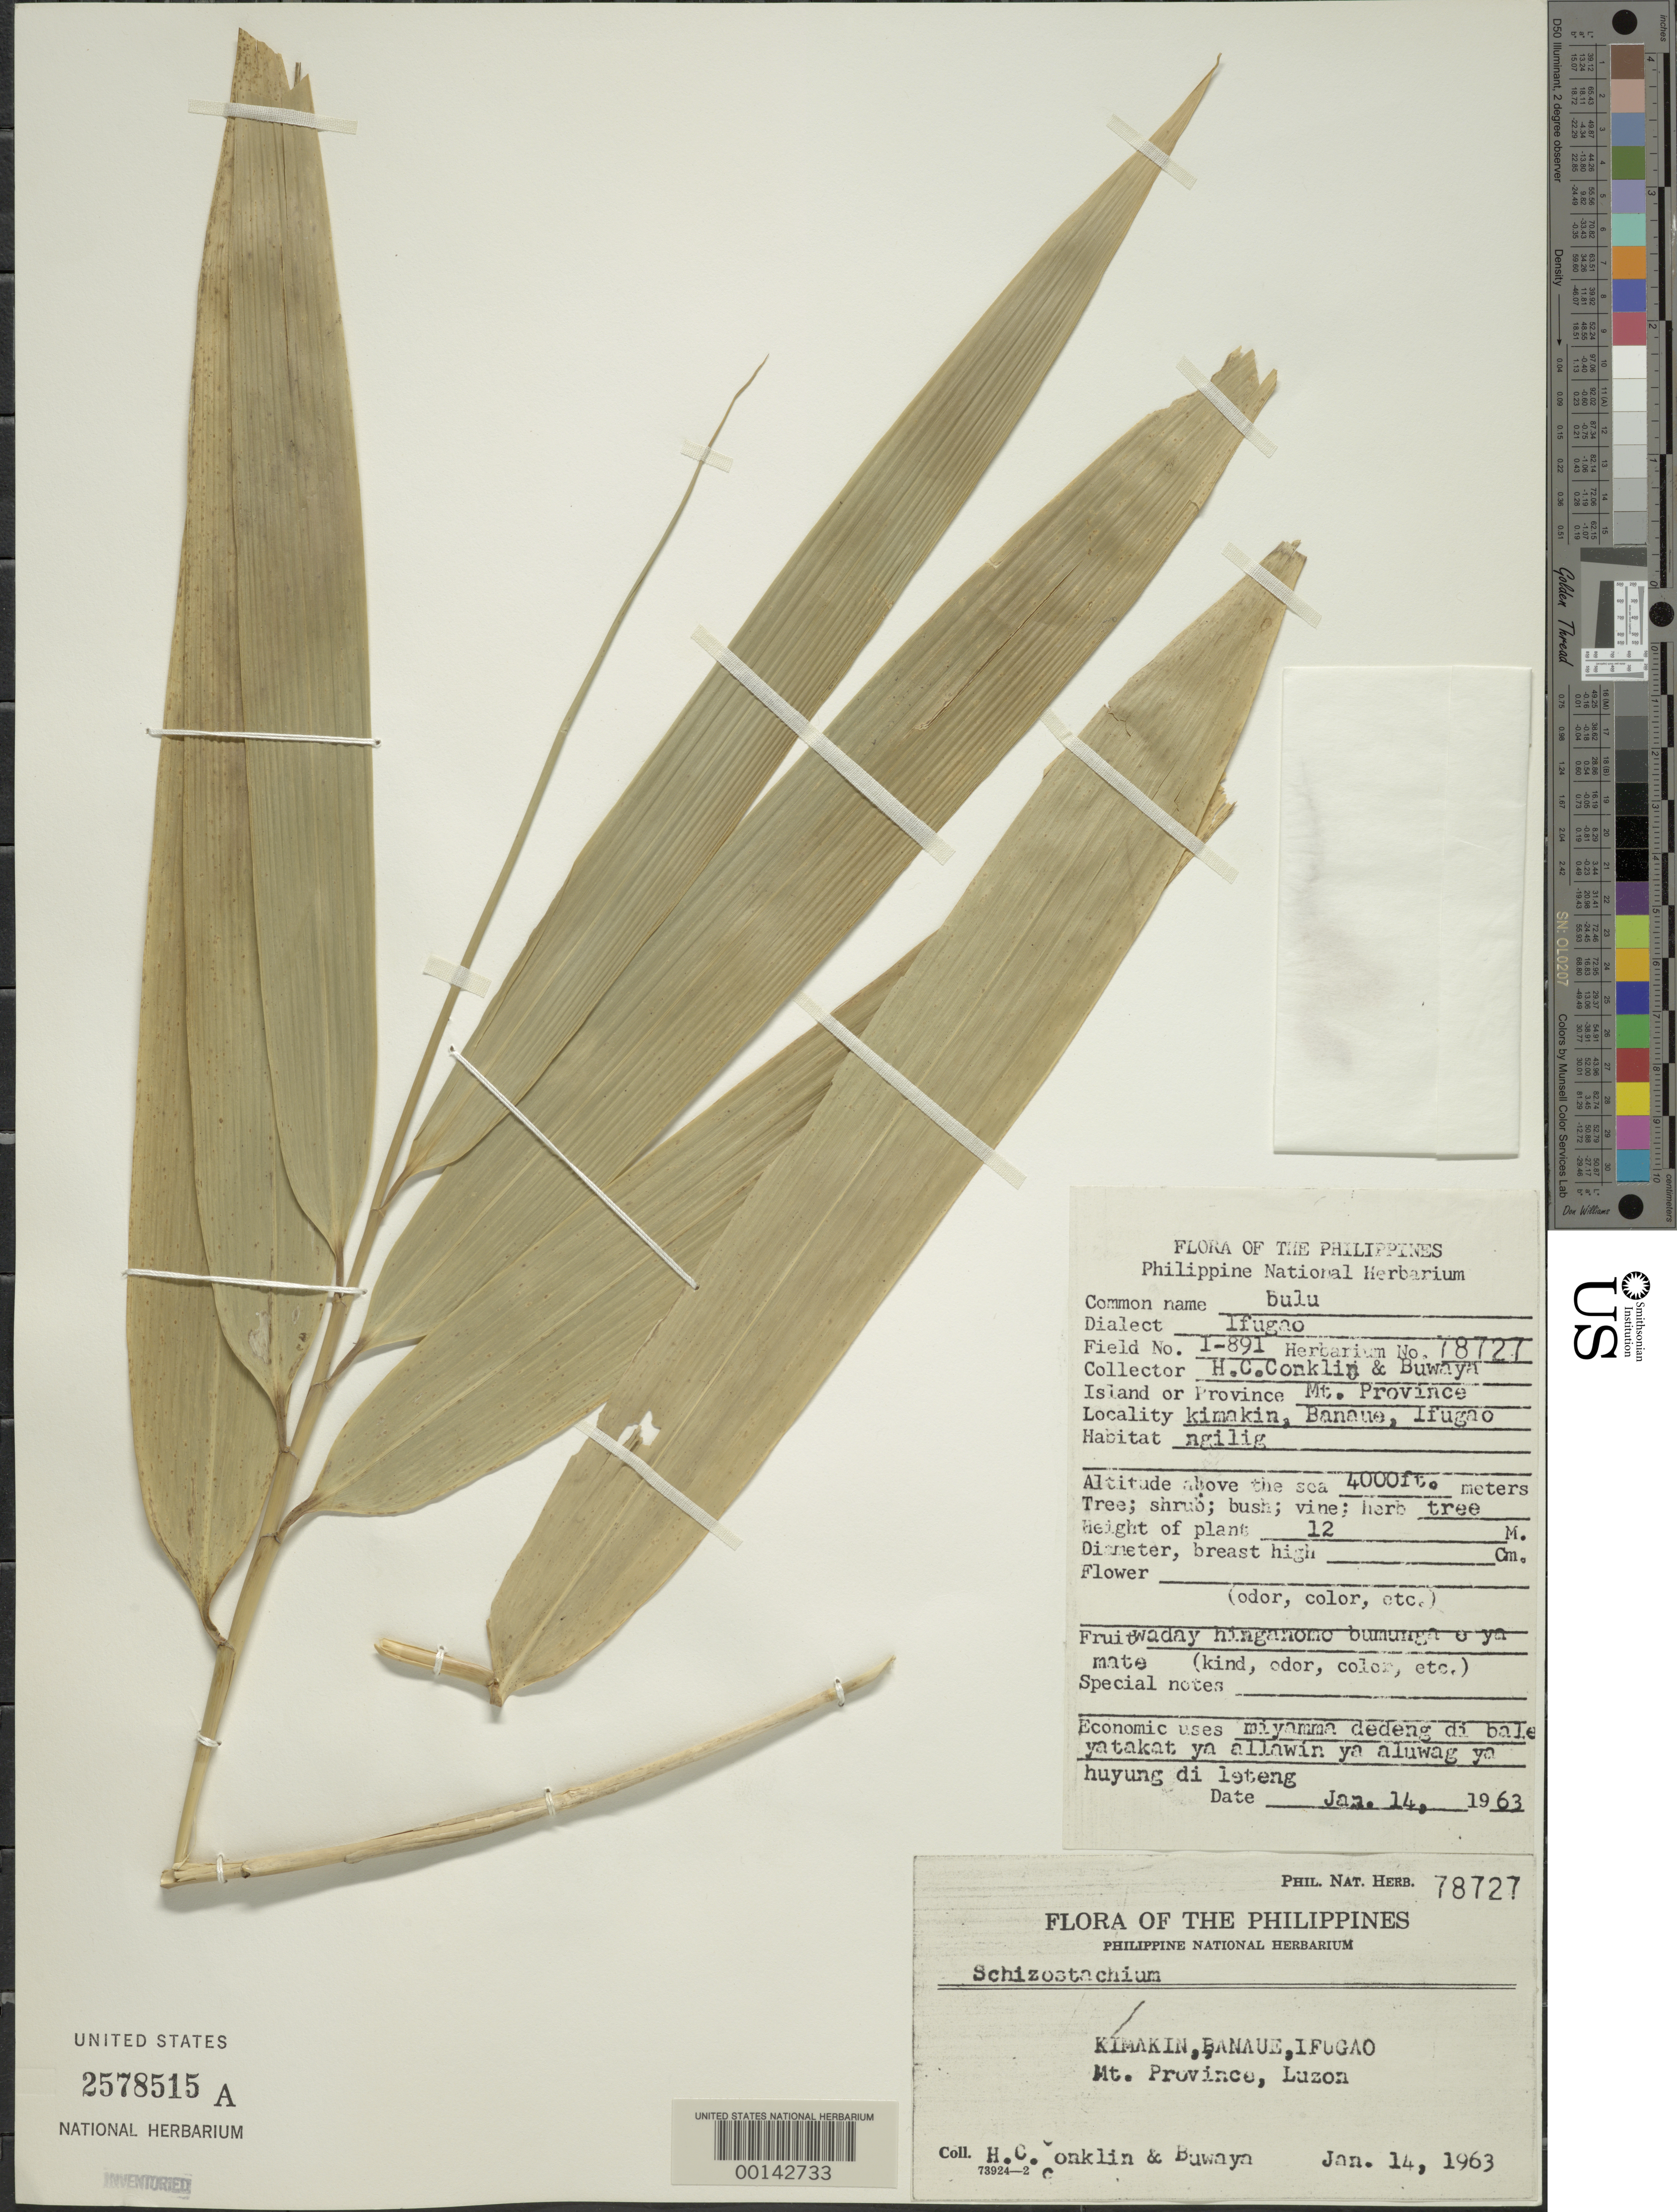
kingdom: Plantae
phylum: Tracheophyta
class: Liliopsida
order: Poales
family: Poaceae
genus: Schizostachyum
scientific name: Schizostachyum sp.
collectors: H. Conklin & -. Buwaya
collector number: I-891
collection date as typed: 14 Jan 1963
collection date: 1963-01-14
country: Philippines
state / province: Cordillera (Administrative Region)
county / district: Ifugao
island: Luzon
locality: Banaue, kimakin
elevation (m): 1220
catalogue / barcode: US 2578515A